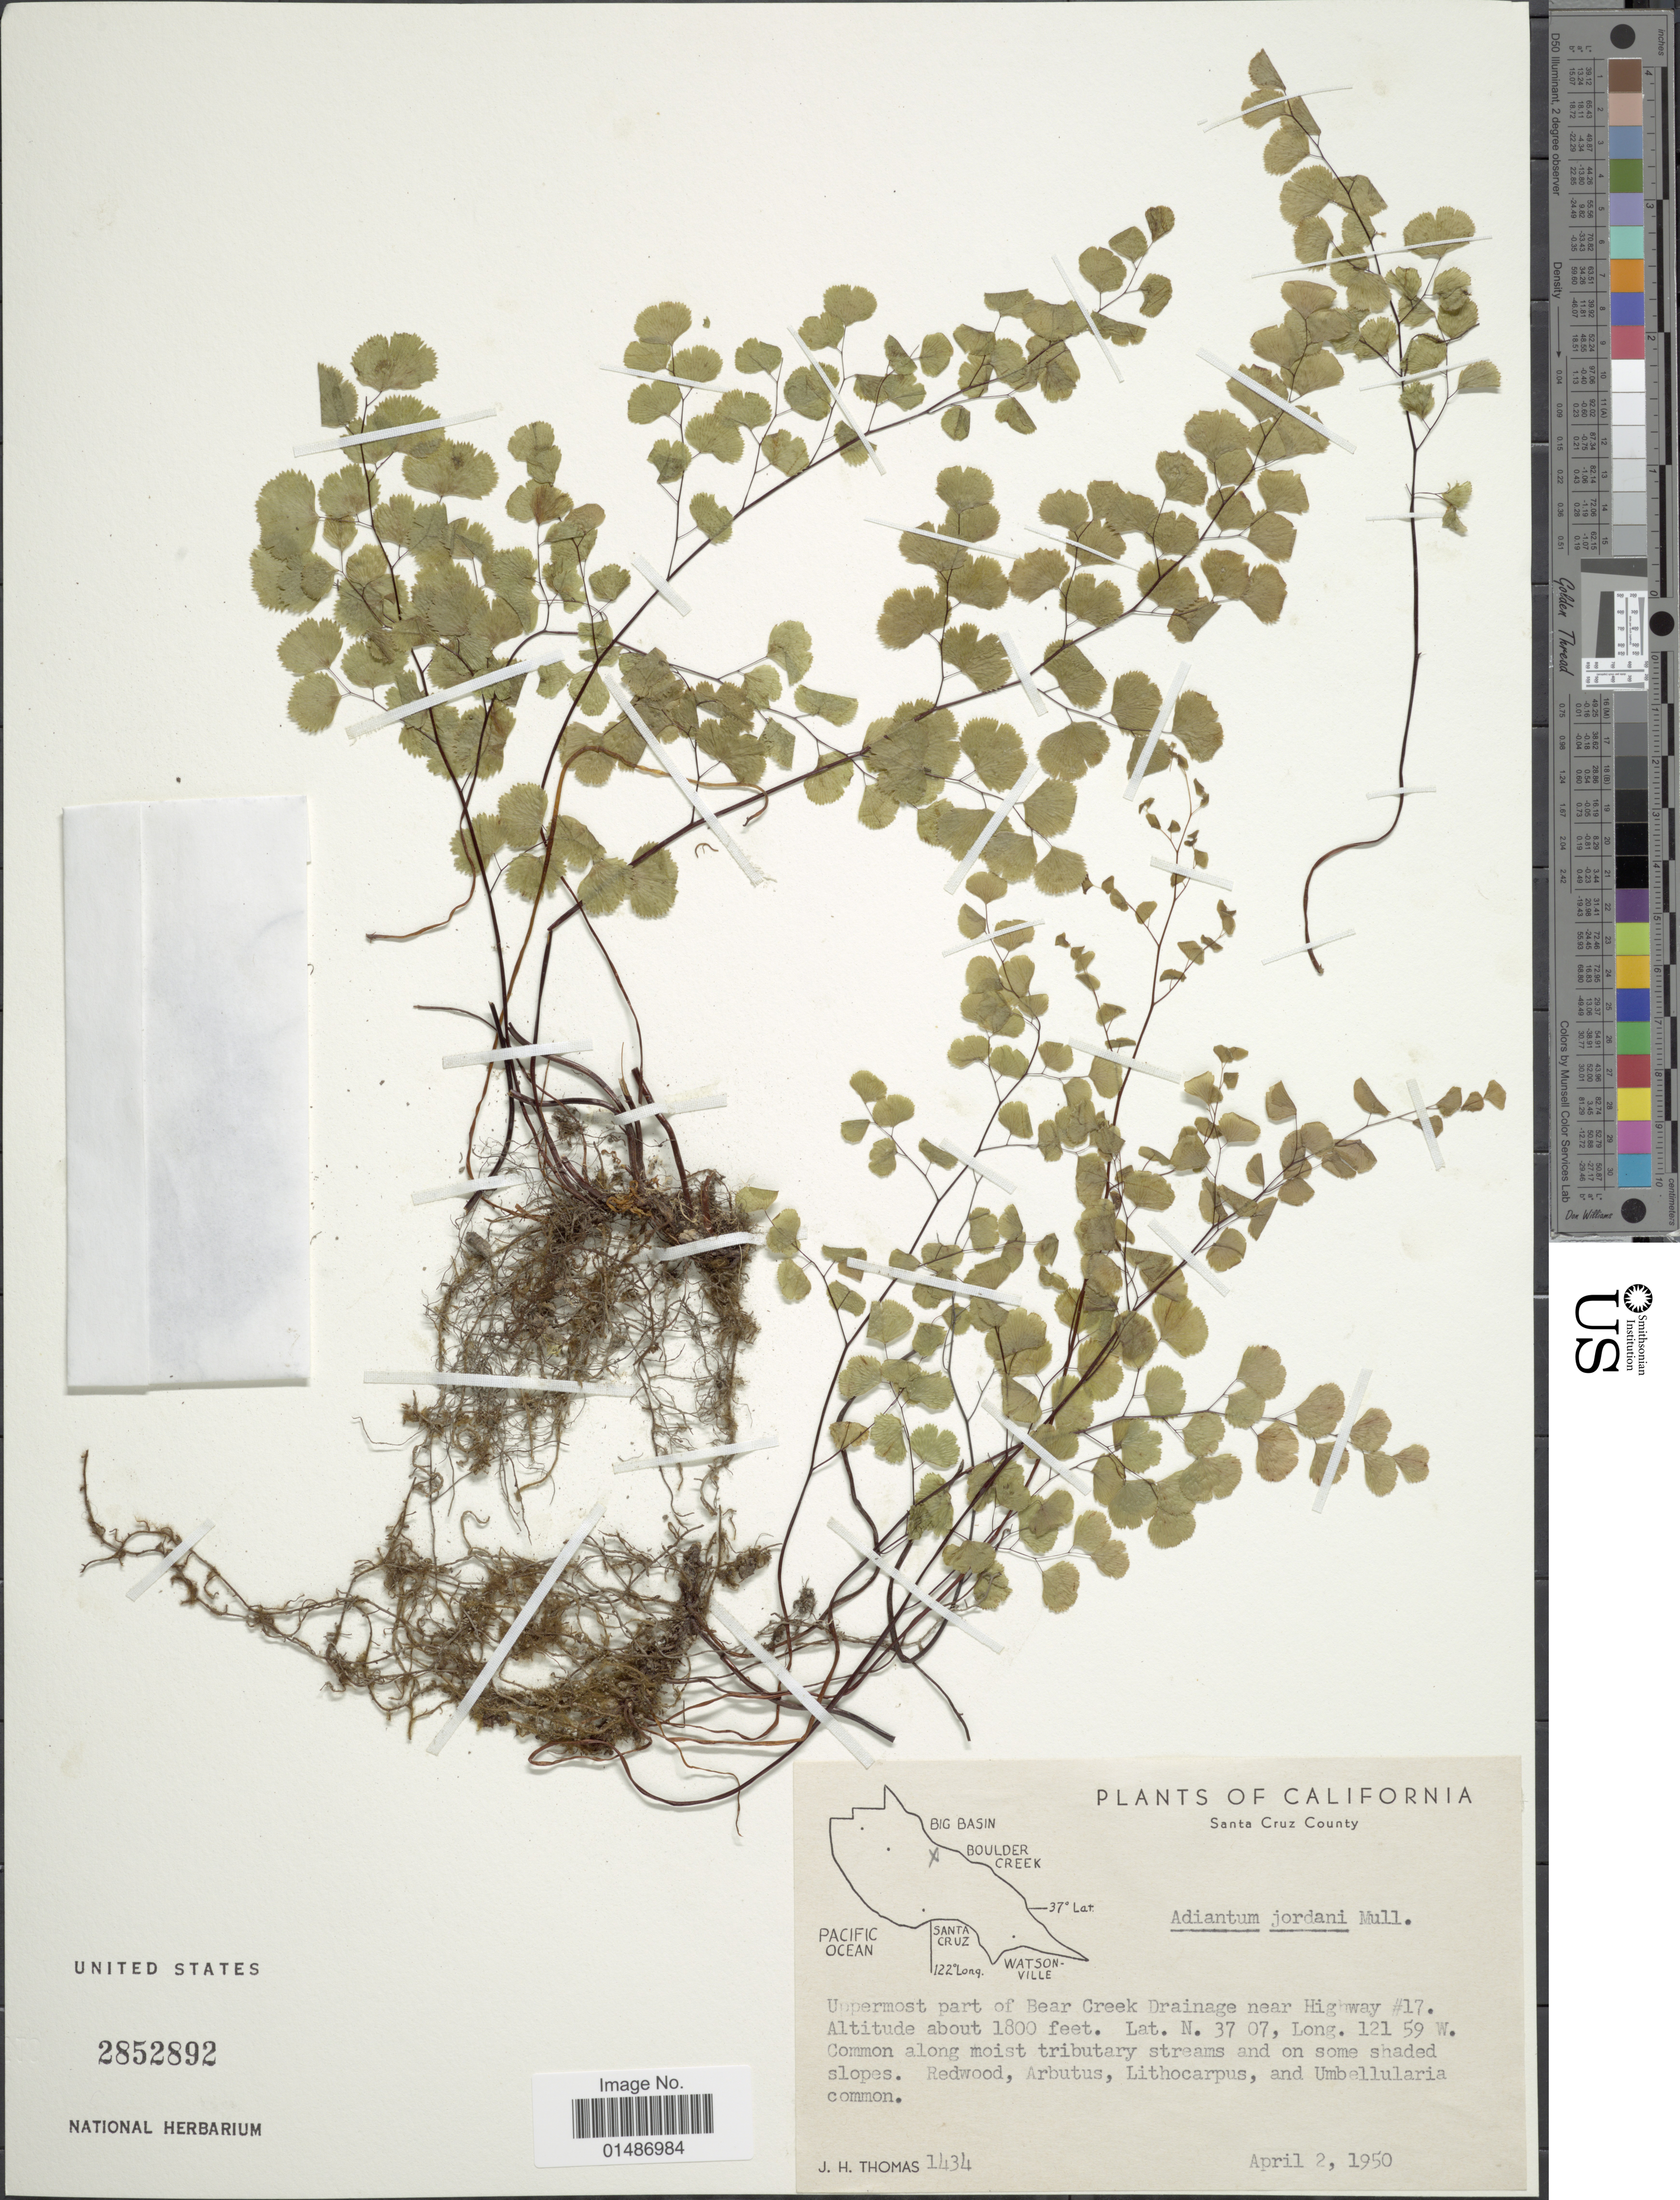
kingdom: Plantae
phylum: Tracheophyta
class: Polypodiopsida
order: Polypodiales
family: Pteridaceae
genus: Adiantum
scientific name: Adiantum jordanii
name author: C.H. Mull.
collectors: J. H. Thomas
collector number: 1434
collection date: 1950-04-02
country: United States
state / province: California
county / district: Santa Cruz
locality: Santa Cruz County. Uppermost part of Bear Creek Drainage near Highway #17.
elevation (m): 549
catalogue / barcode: US 2852892